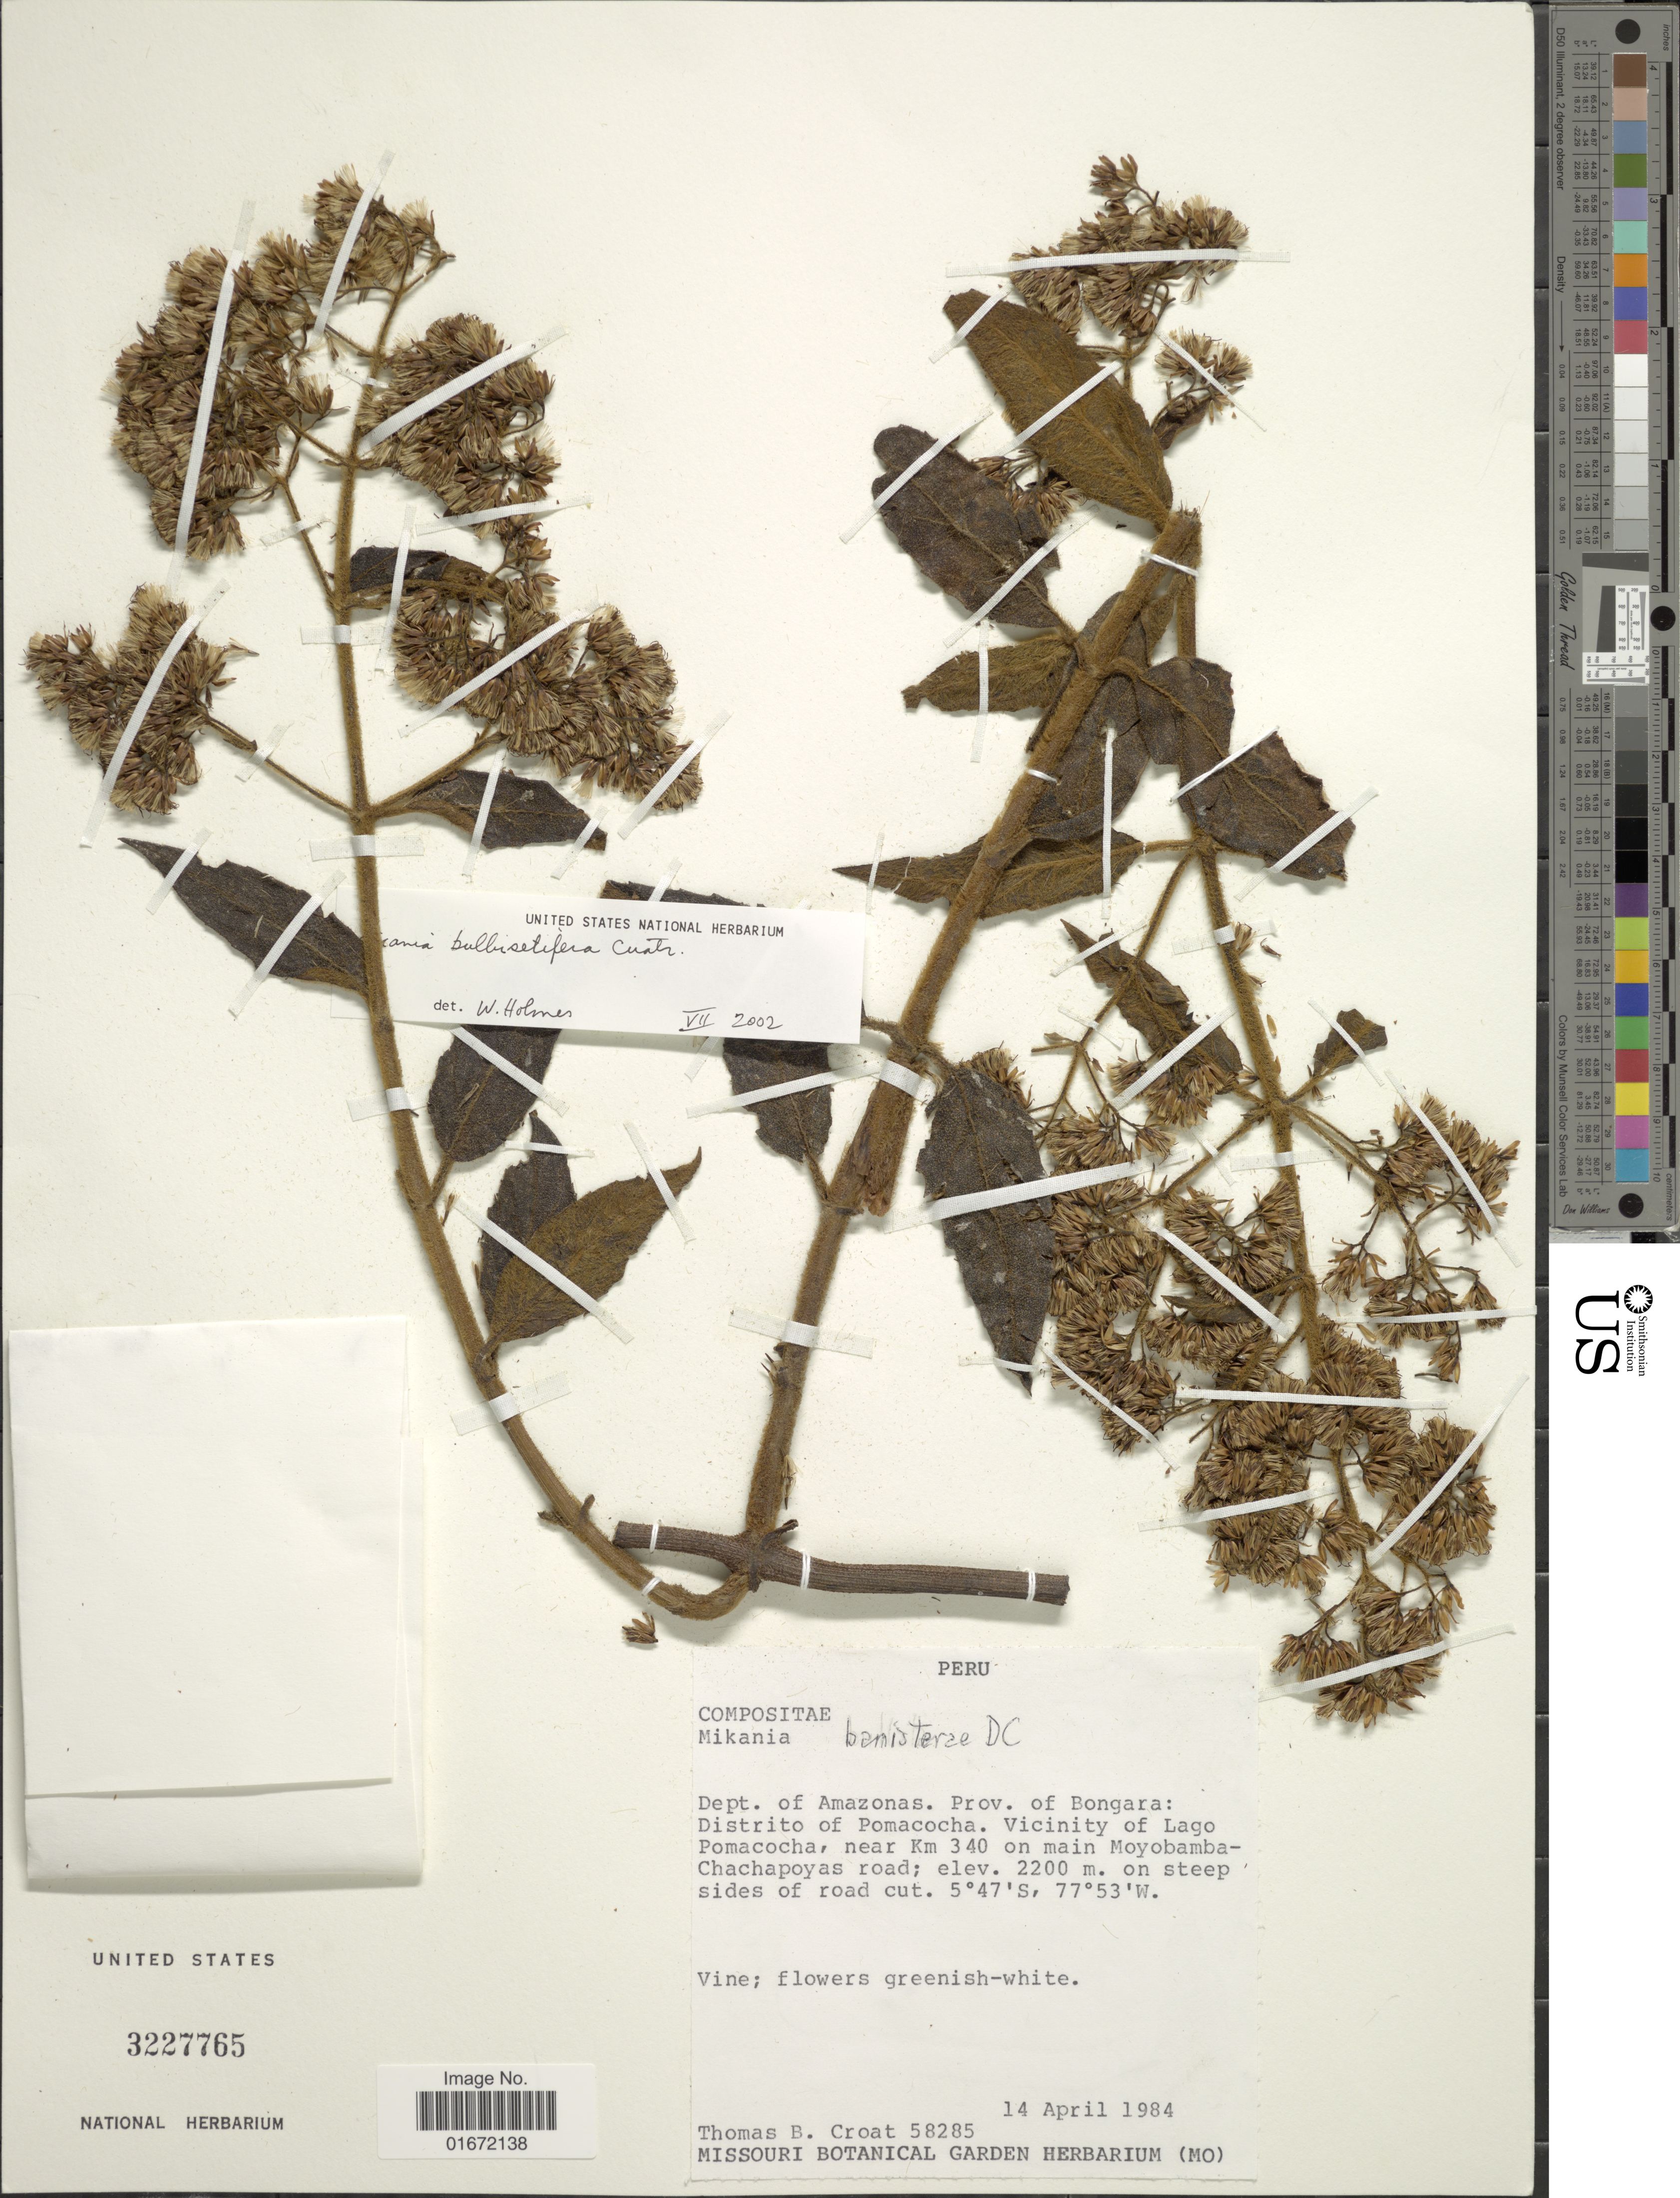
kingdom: Plantae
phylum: Tracheophyta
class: Magnoliopsida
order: Asterales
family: Asteraceae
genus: Mikania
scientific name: Mikania bulbisetifera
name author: Cuatrec.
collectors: T. B. Croat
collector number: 58285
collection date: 1984-04-14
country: Peru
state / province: Amazonas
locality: Dept. of Amazonas. Prov. of Bongara: Distrito of Pomacocha. Vicinity of Lago Pomacocha, near Km 340 on main Moyobamba-Chachapoyas road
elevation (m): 2200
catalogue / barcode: US 3227765